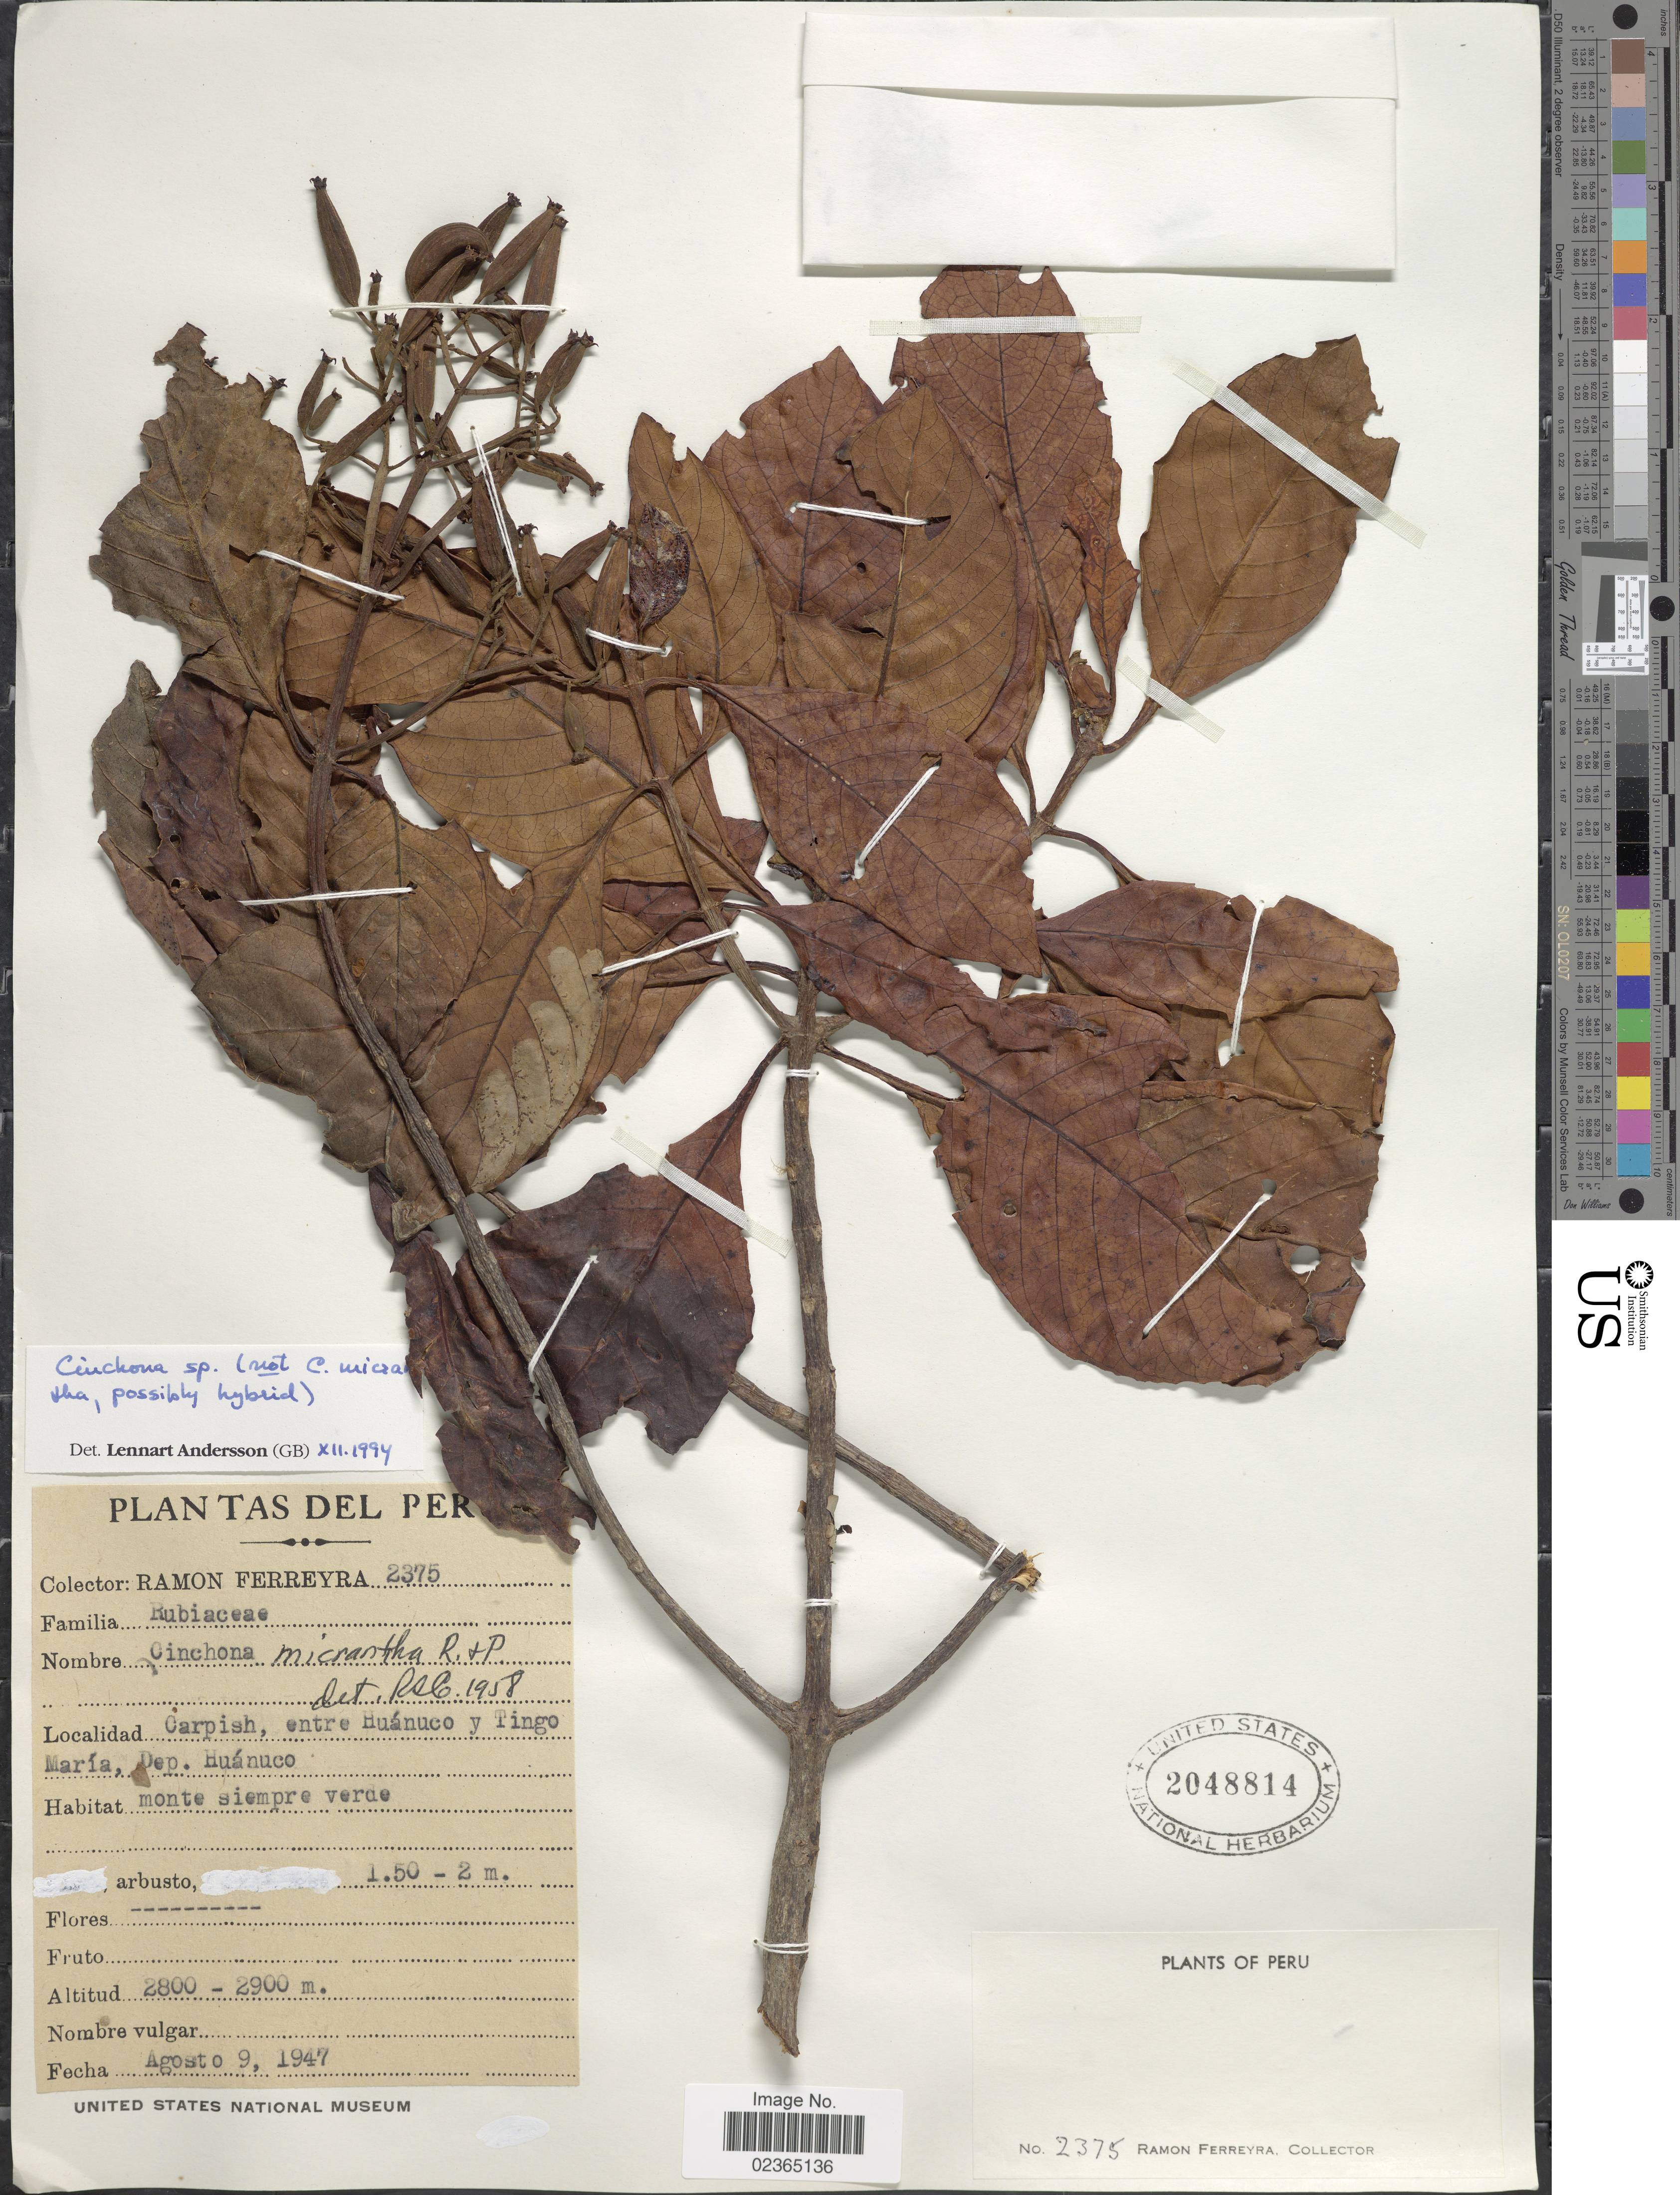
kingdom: Plantae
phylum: Tracheophyta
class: Magnoliopsida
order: Gentianales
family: Rubiaceae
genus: Cinchona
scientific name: Cinchona sp.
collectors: R. A. Ferreyra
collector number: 2375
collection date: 1947-08-09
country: Peru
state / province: Huánuco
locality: Carpish, entre Huanuco y Tingo Maria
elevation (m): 2800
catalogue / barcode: US 2048814